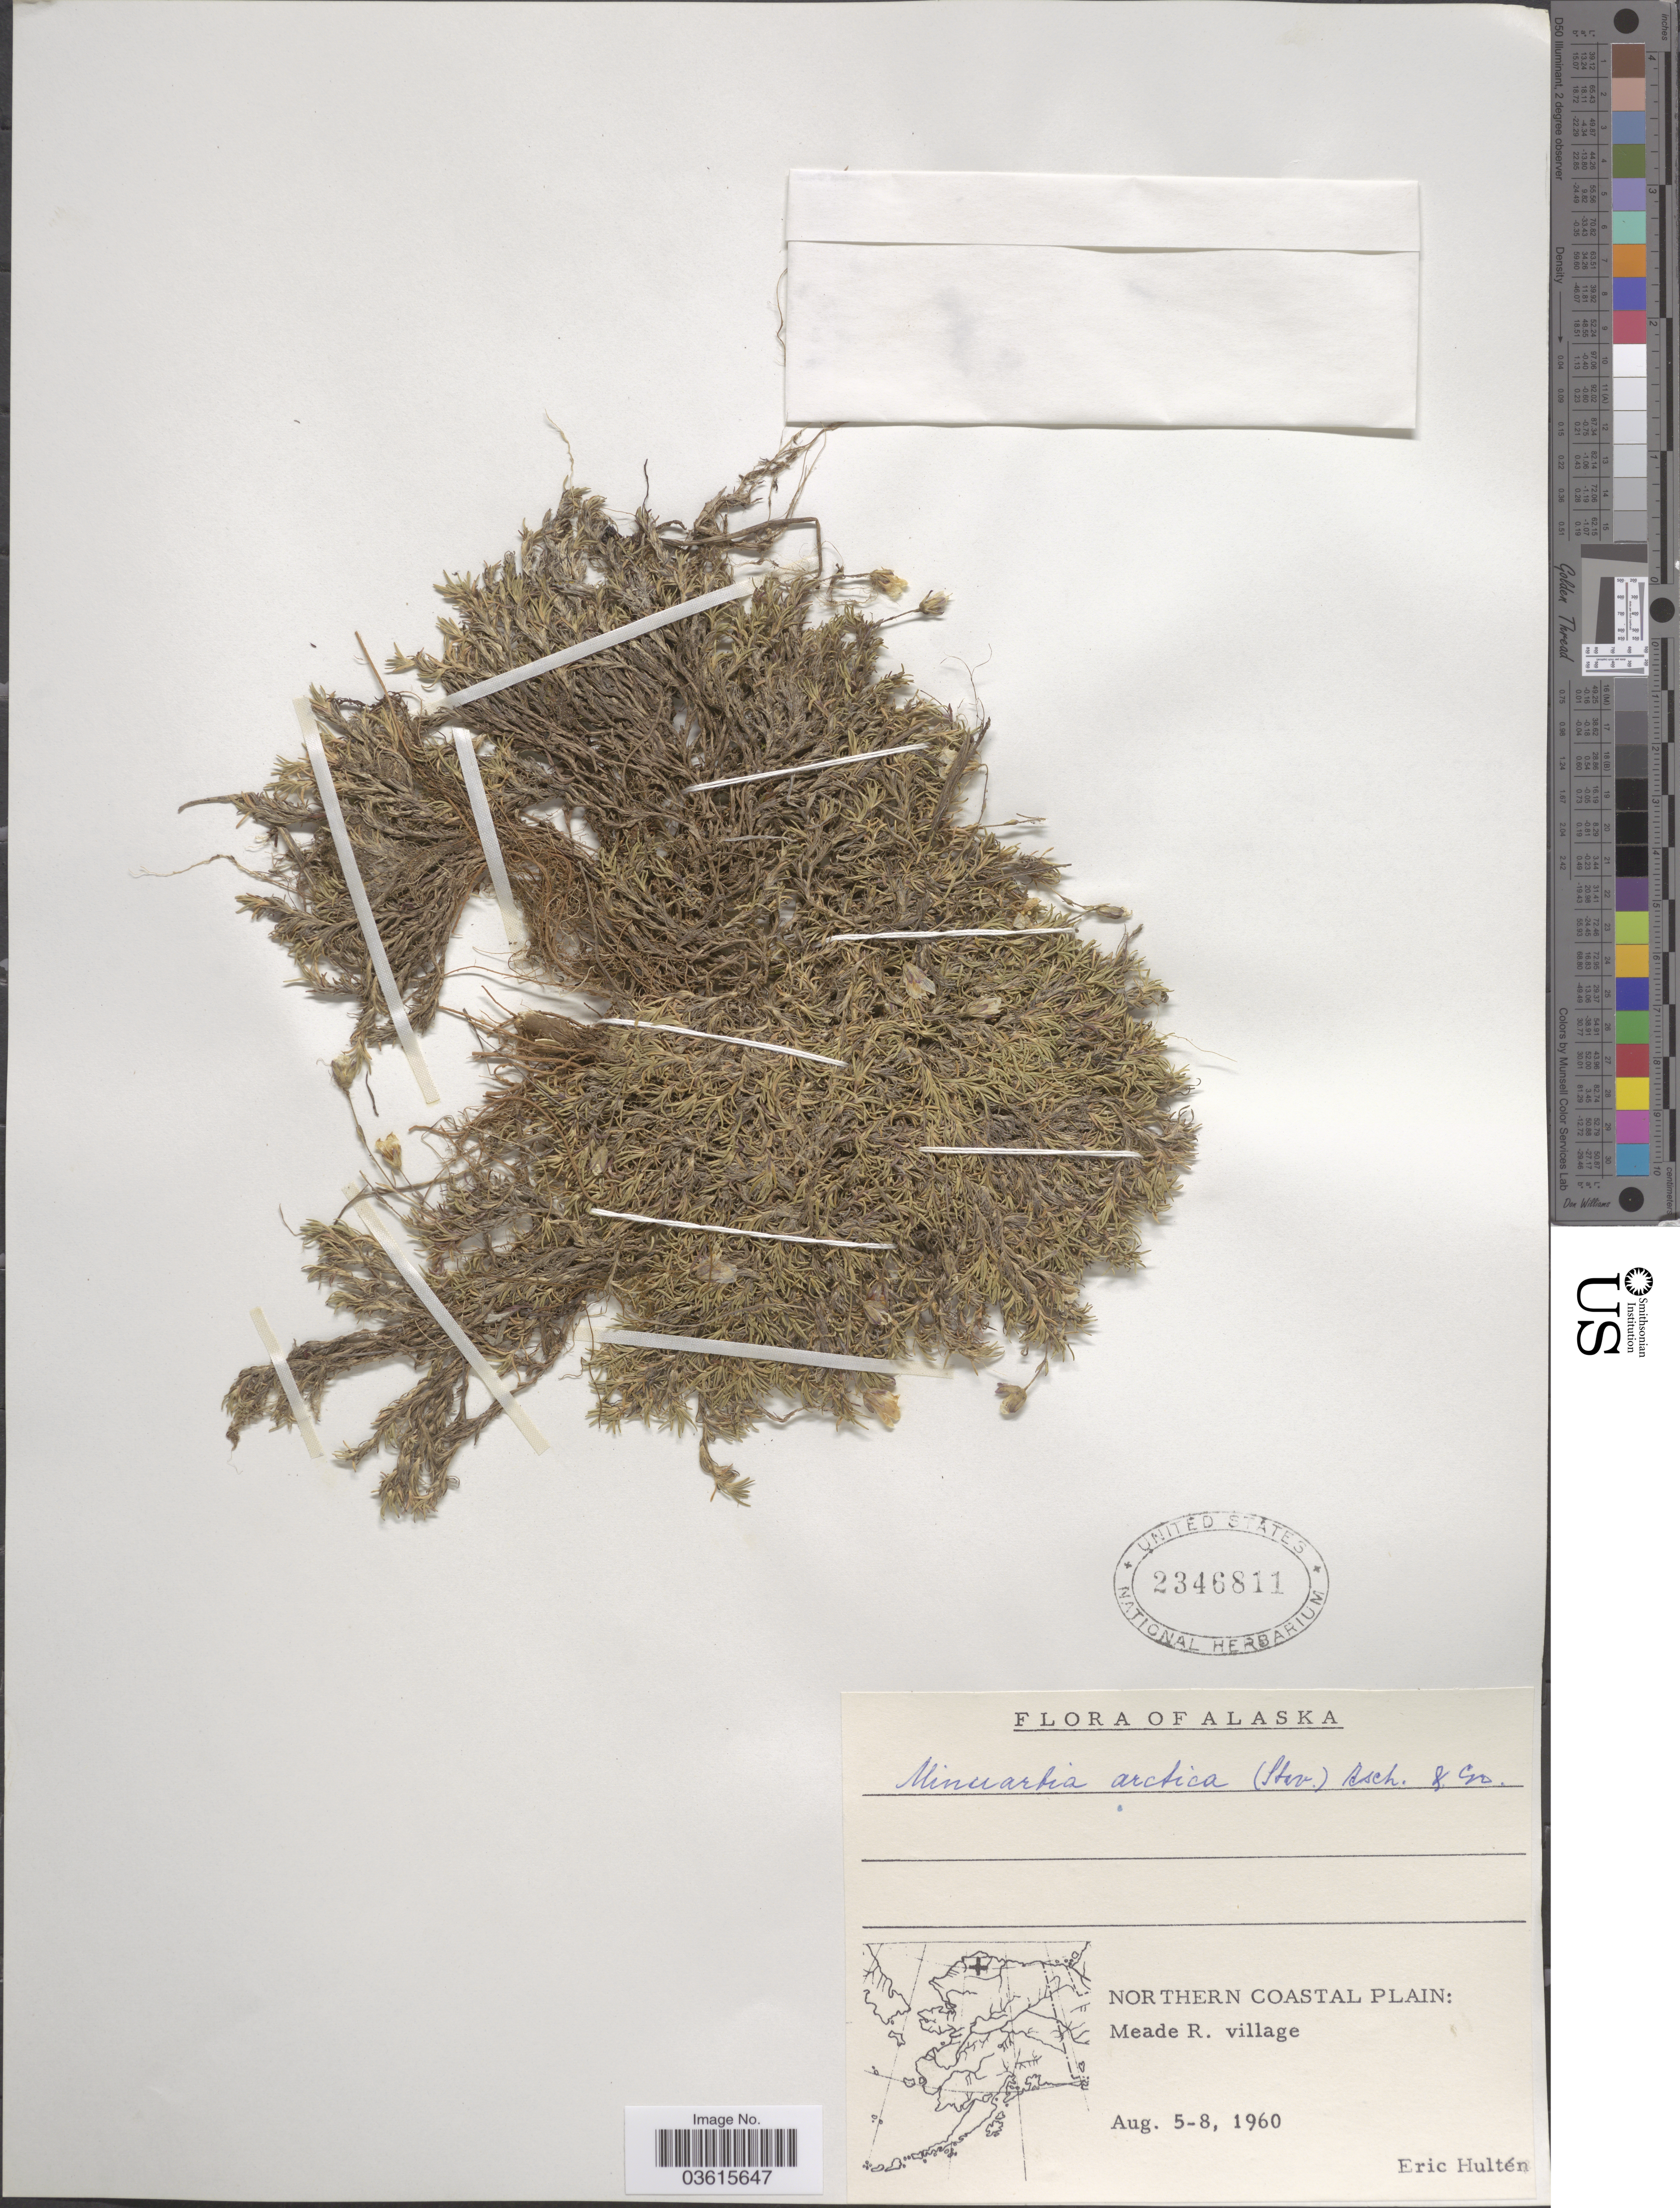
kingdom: Plantae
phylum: Tracheophyta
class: Magnoliopsida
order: Caryophyllales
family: Caryophyllaceae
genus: Cherleria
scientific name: Cherleria arctica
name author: (Steven ex Ser.) A.J. Moore & Dillenb.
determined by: Strong, M. T., (US), Smithsonian Institution - National Museum of Natural History (UNITED STATES)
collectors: E. G. Hultén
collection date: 1960-08-05/1960-08-08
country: United States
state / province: Alaska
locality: Northern Coastal Plain: Meade R. village.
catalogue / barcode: US 2346811